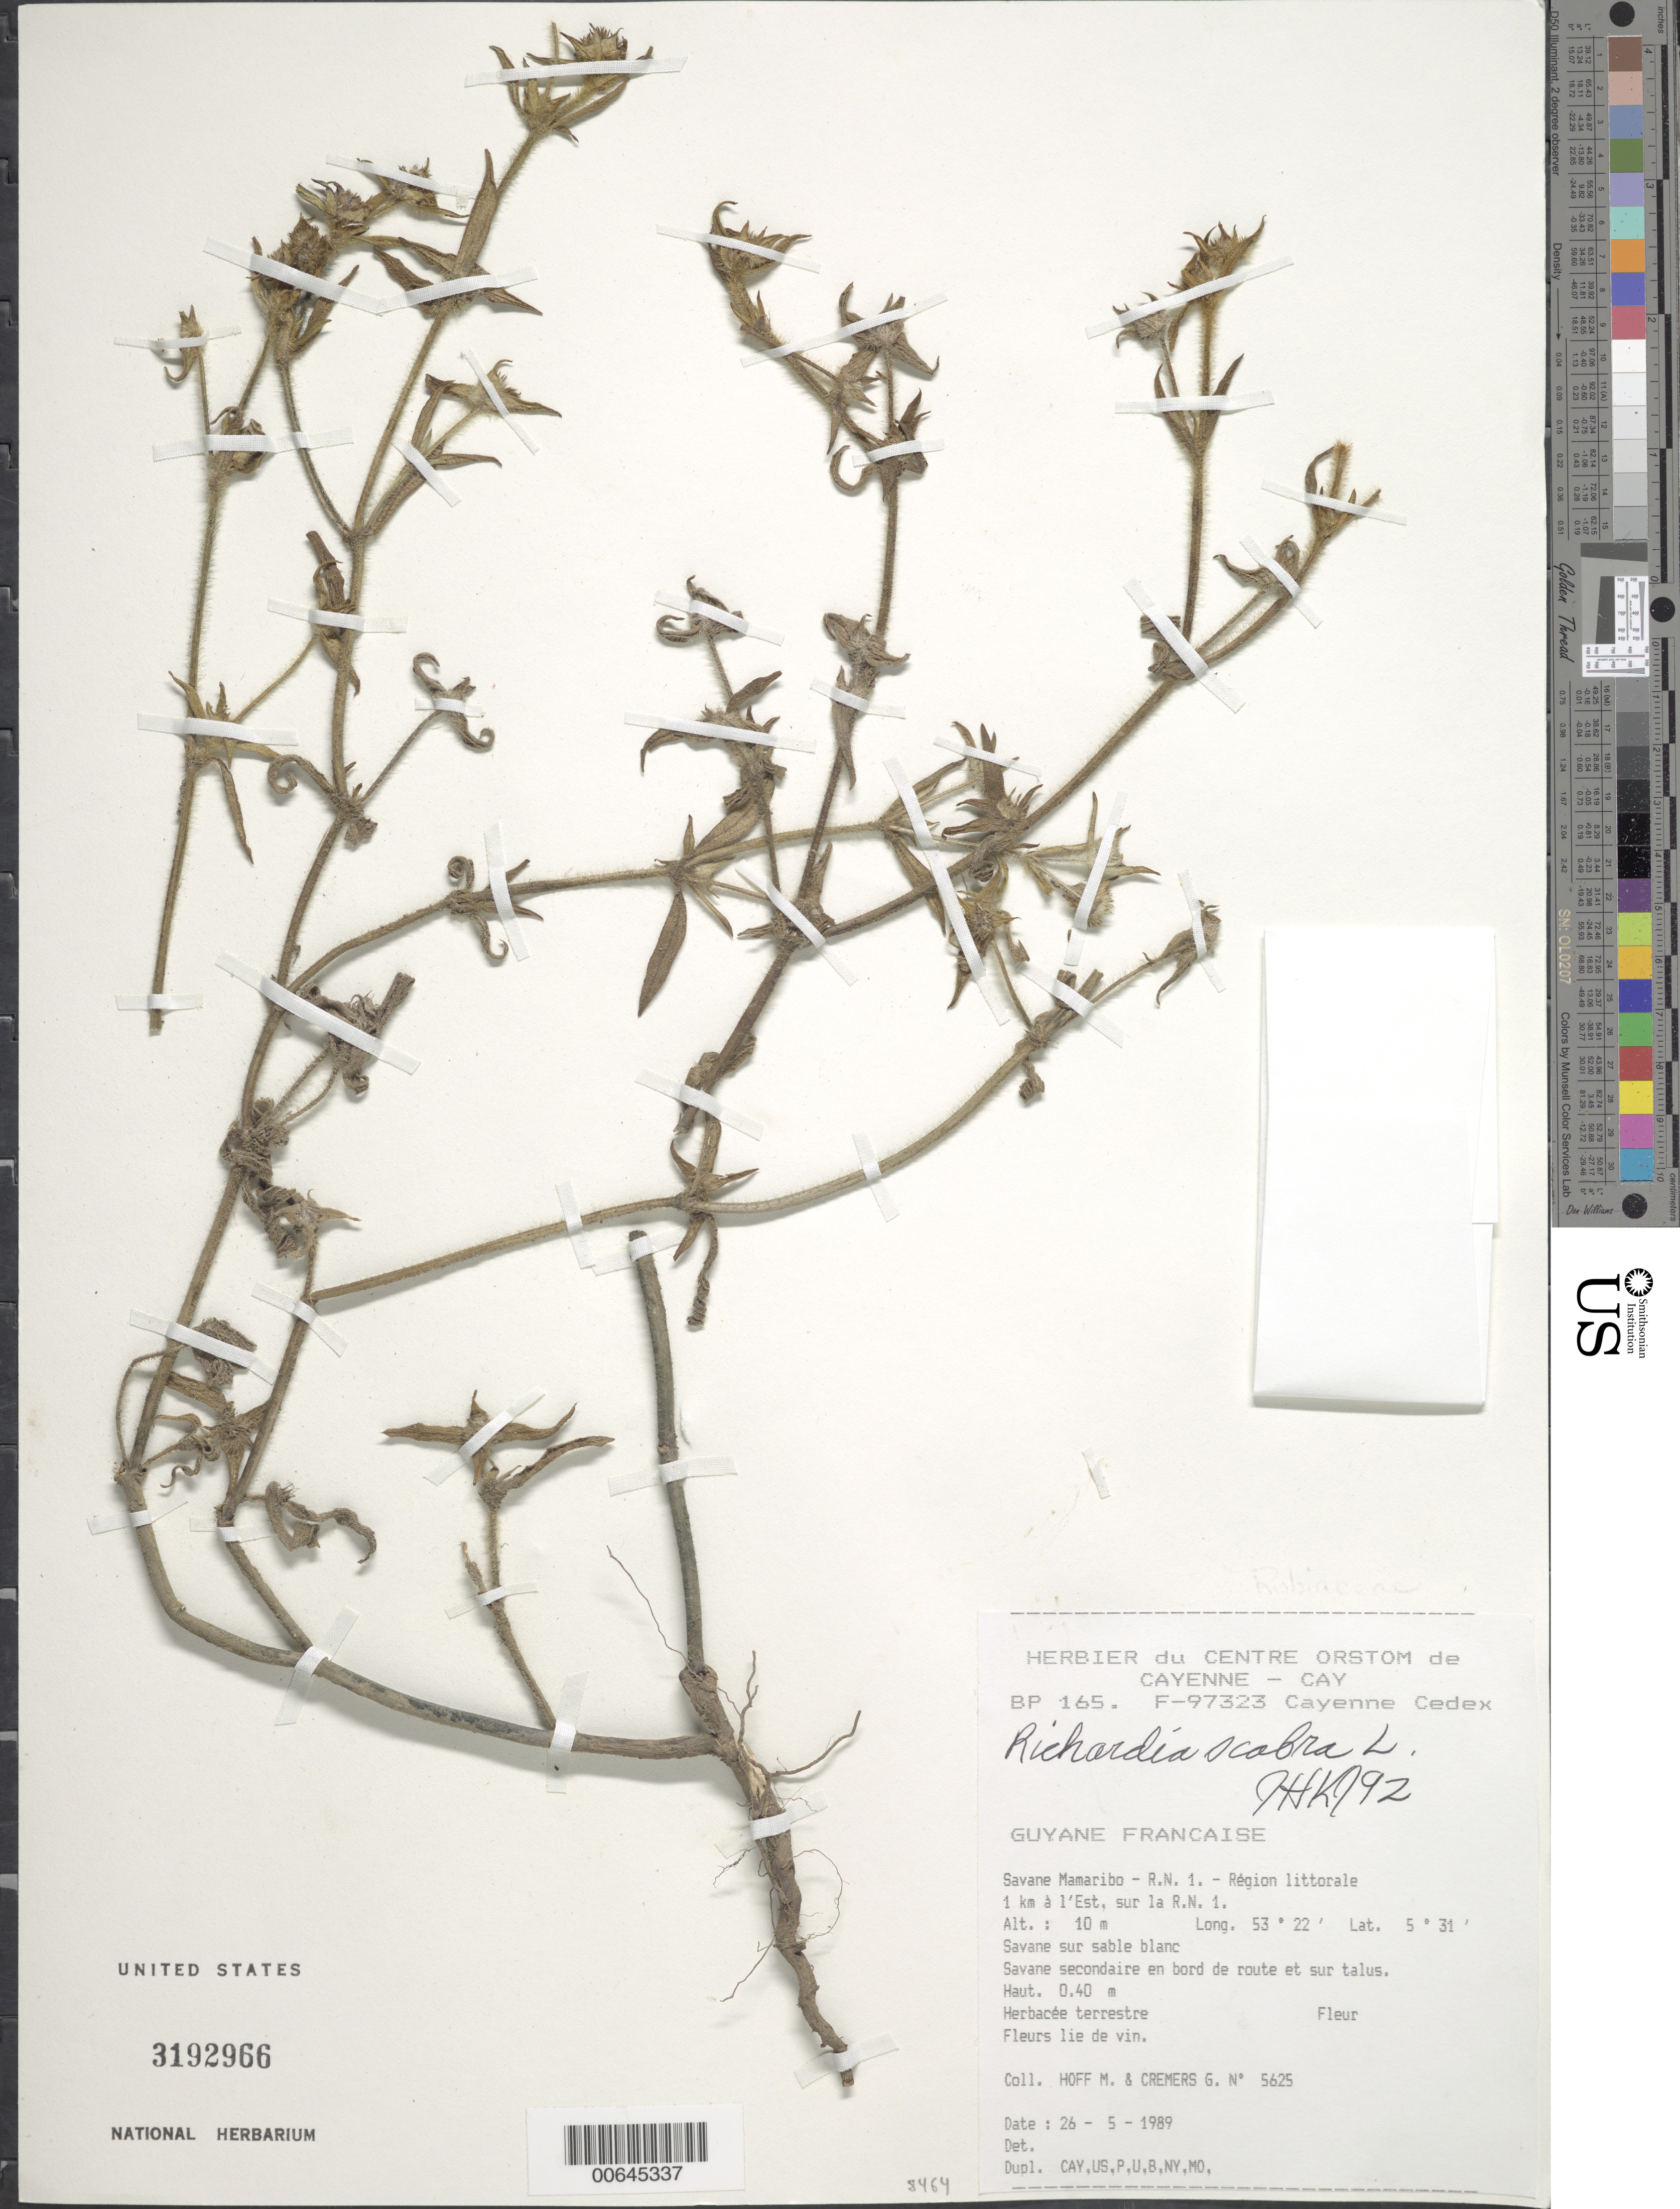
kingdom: Plantae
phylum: Tracheophyta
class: Magnoliopsida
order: Gentianales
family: Rubiaceae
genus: Richardia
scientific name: Richardia scabra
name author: L.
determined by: Kirkbride, J. H.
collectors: M. Hoff & G. Cremers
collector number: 5625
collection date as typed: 26-May-89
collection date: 1989-05-26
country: French Guiana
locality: Savane Mamaribo, R.N. 1, 1 km a l'Est, sur la R.N. 1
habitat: Savane sur sable blanc. Savane secondaire en borde de route et sur talus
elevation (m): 10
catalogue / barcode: US 3192966